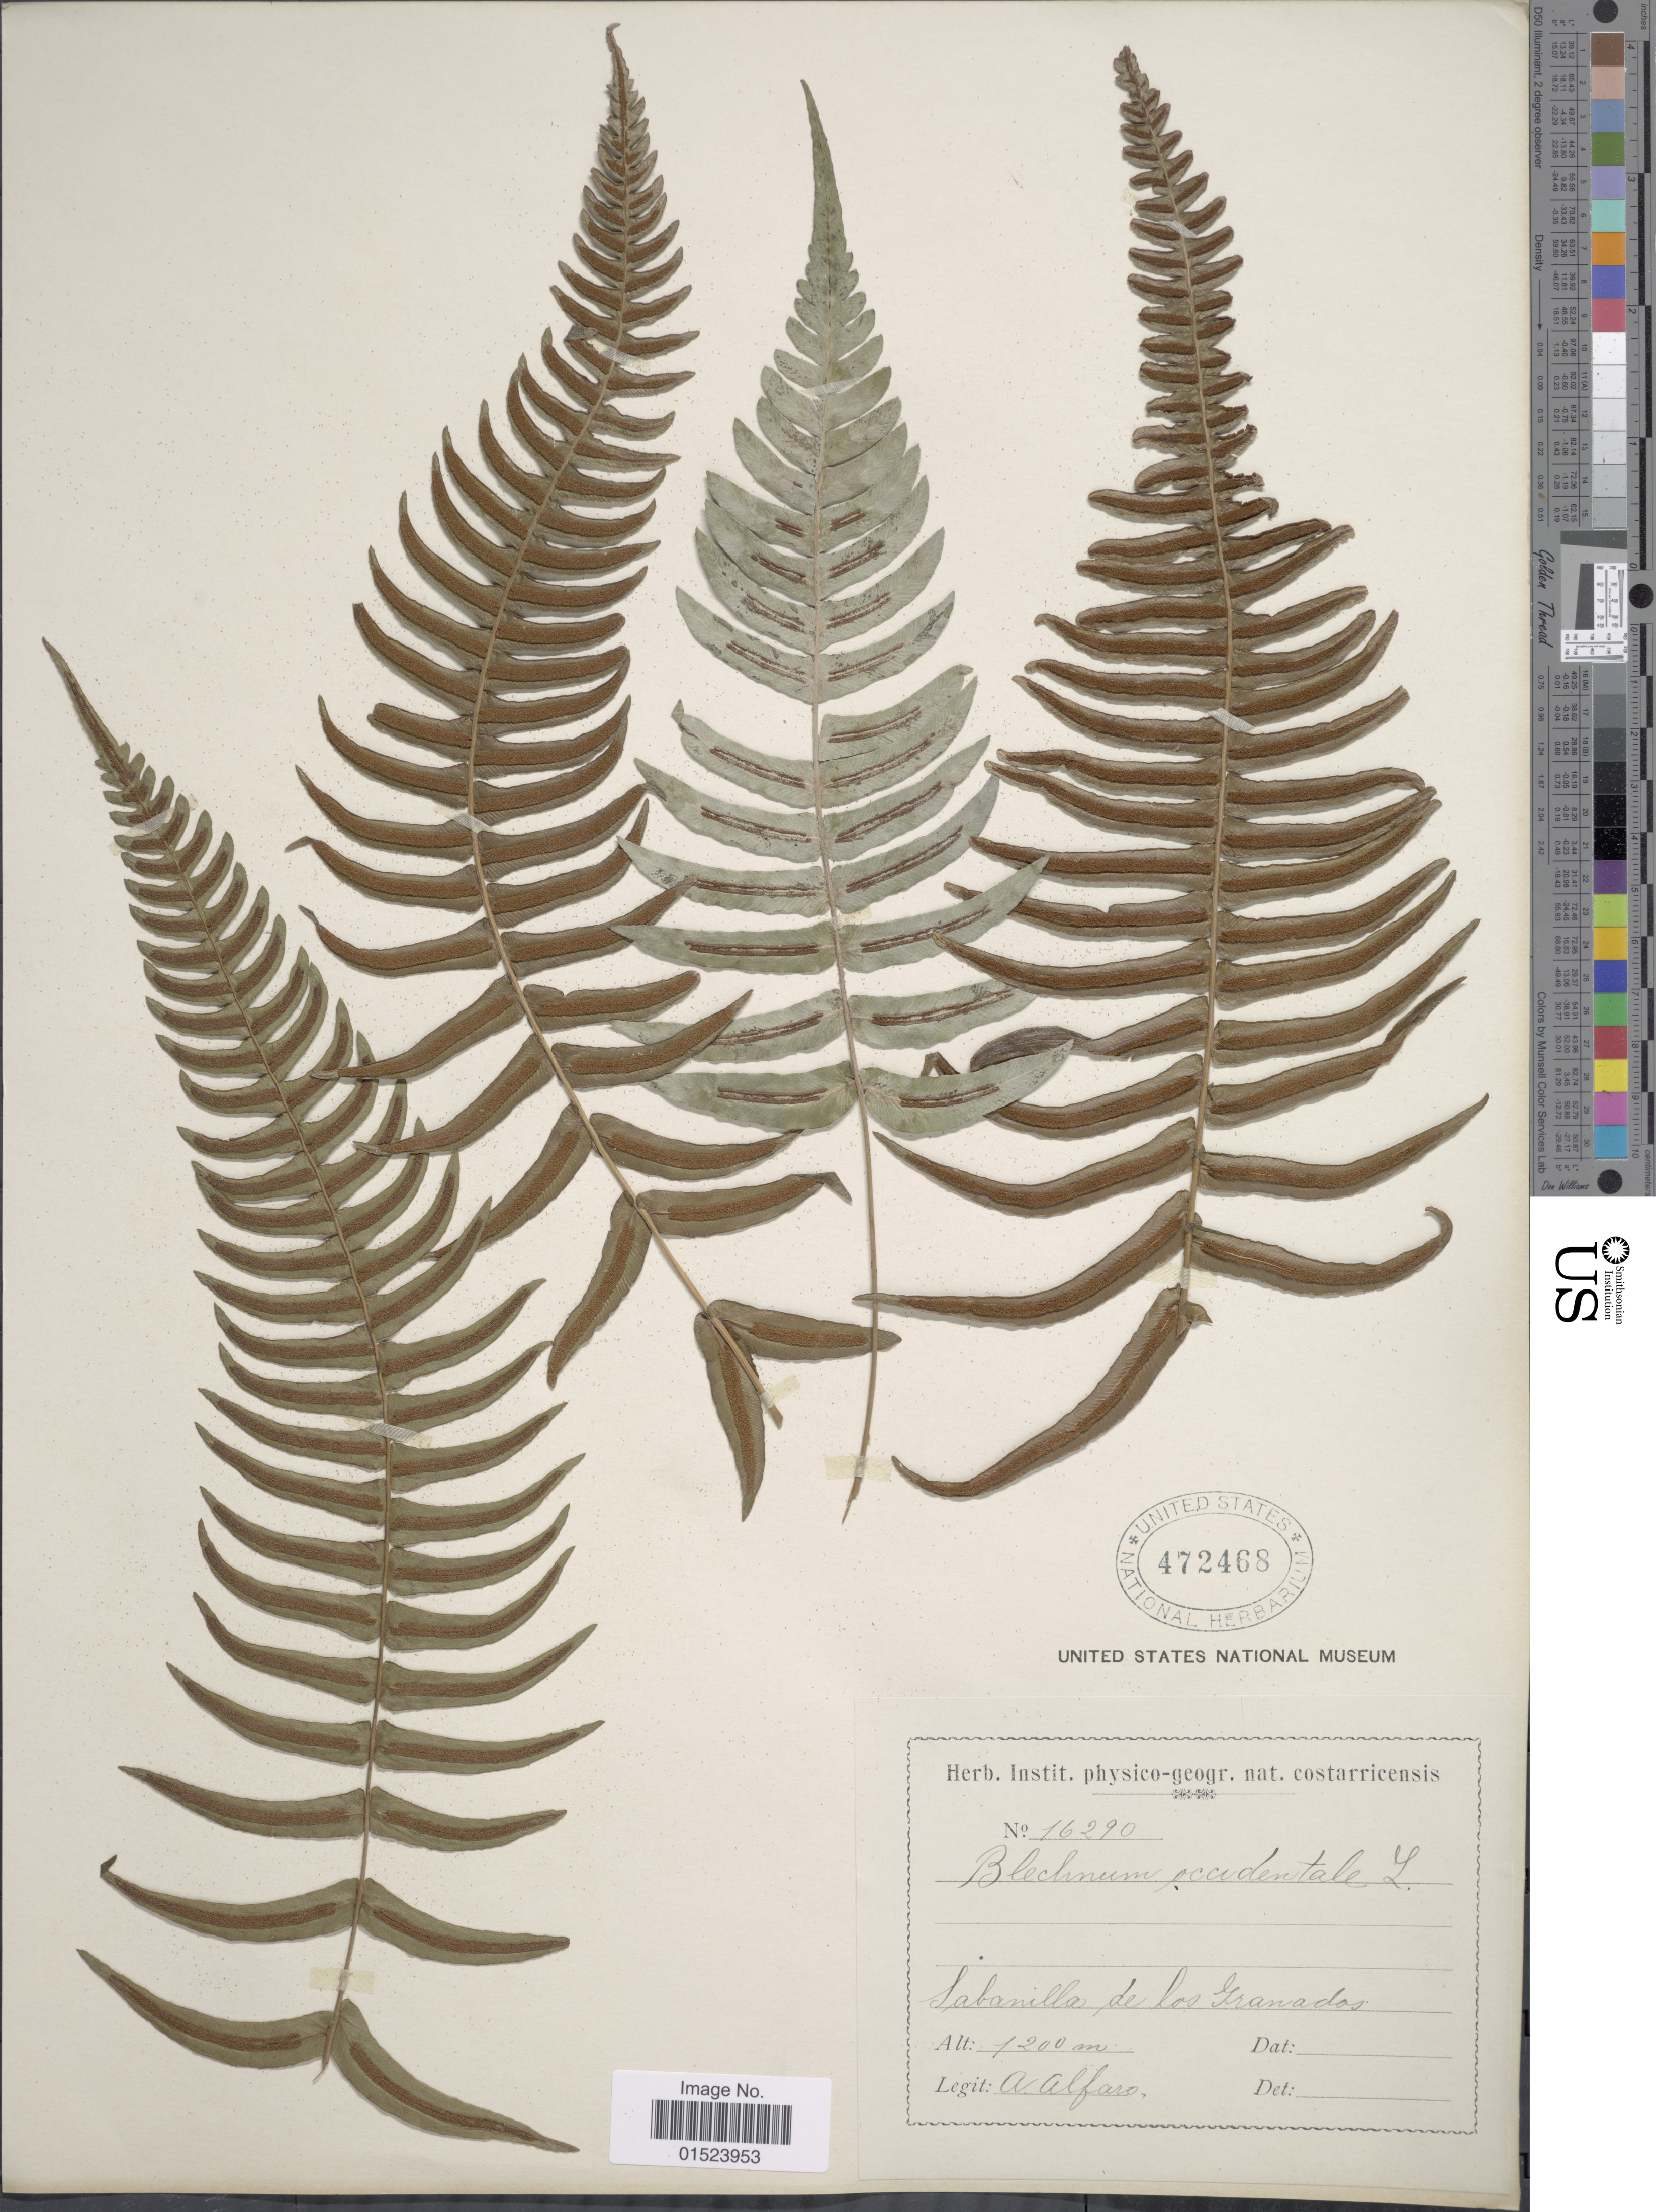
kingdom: Plantae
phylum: Tracheophyta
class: Polypodiopsida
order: Polypodiales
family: Blechnaceae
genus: Blechnum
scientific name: Blechnum glandulosum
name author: Link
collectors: A. Alfaro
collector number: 16290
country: Costa Rica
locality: Sabanilla de los Granados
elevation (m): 1200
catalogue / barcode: US 472468